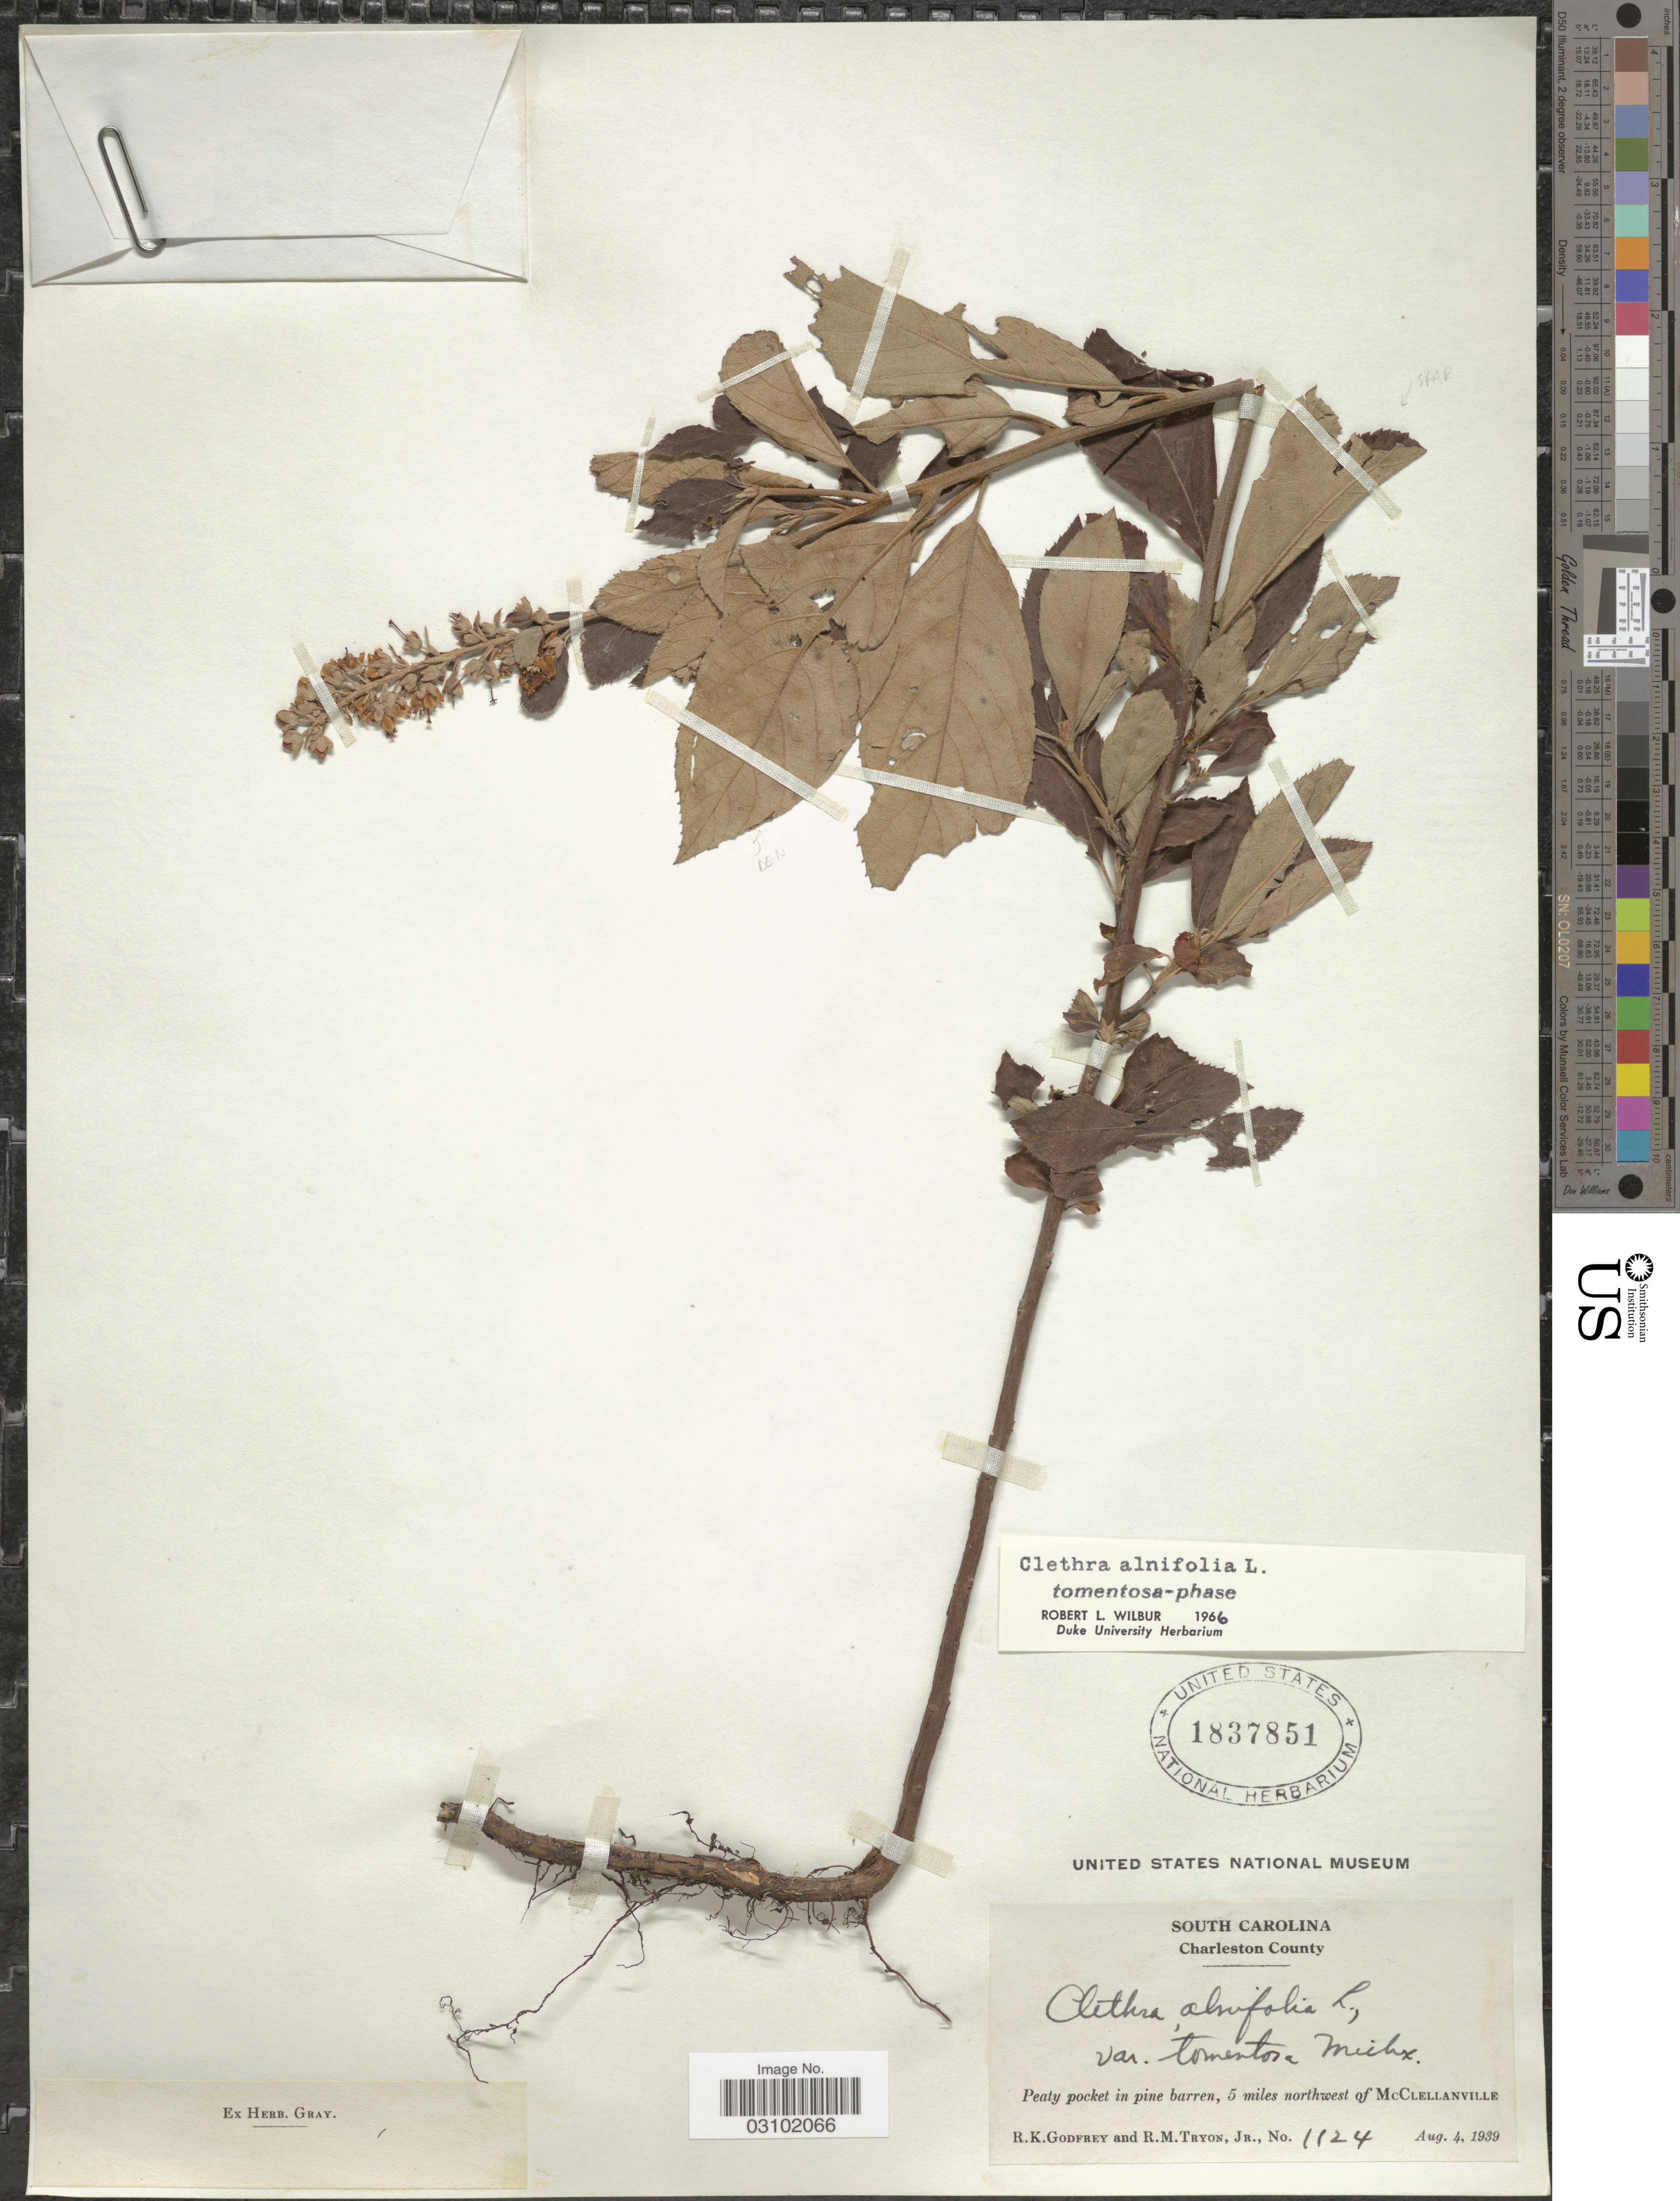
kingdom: Plantae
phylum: Tracheophyta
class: Magnoliopsida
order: Ericales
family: Clethraceae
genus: Clethra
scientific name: Clethra alnifolia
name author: L.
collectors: R. K. Godfrey & R. Tryon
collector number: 1124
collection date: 1939-08-04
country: United States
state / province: South Carolina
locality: Charleston County, 5 miles northwest of McClellanville.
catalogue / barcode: US 1837851